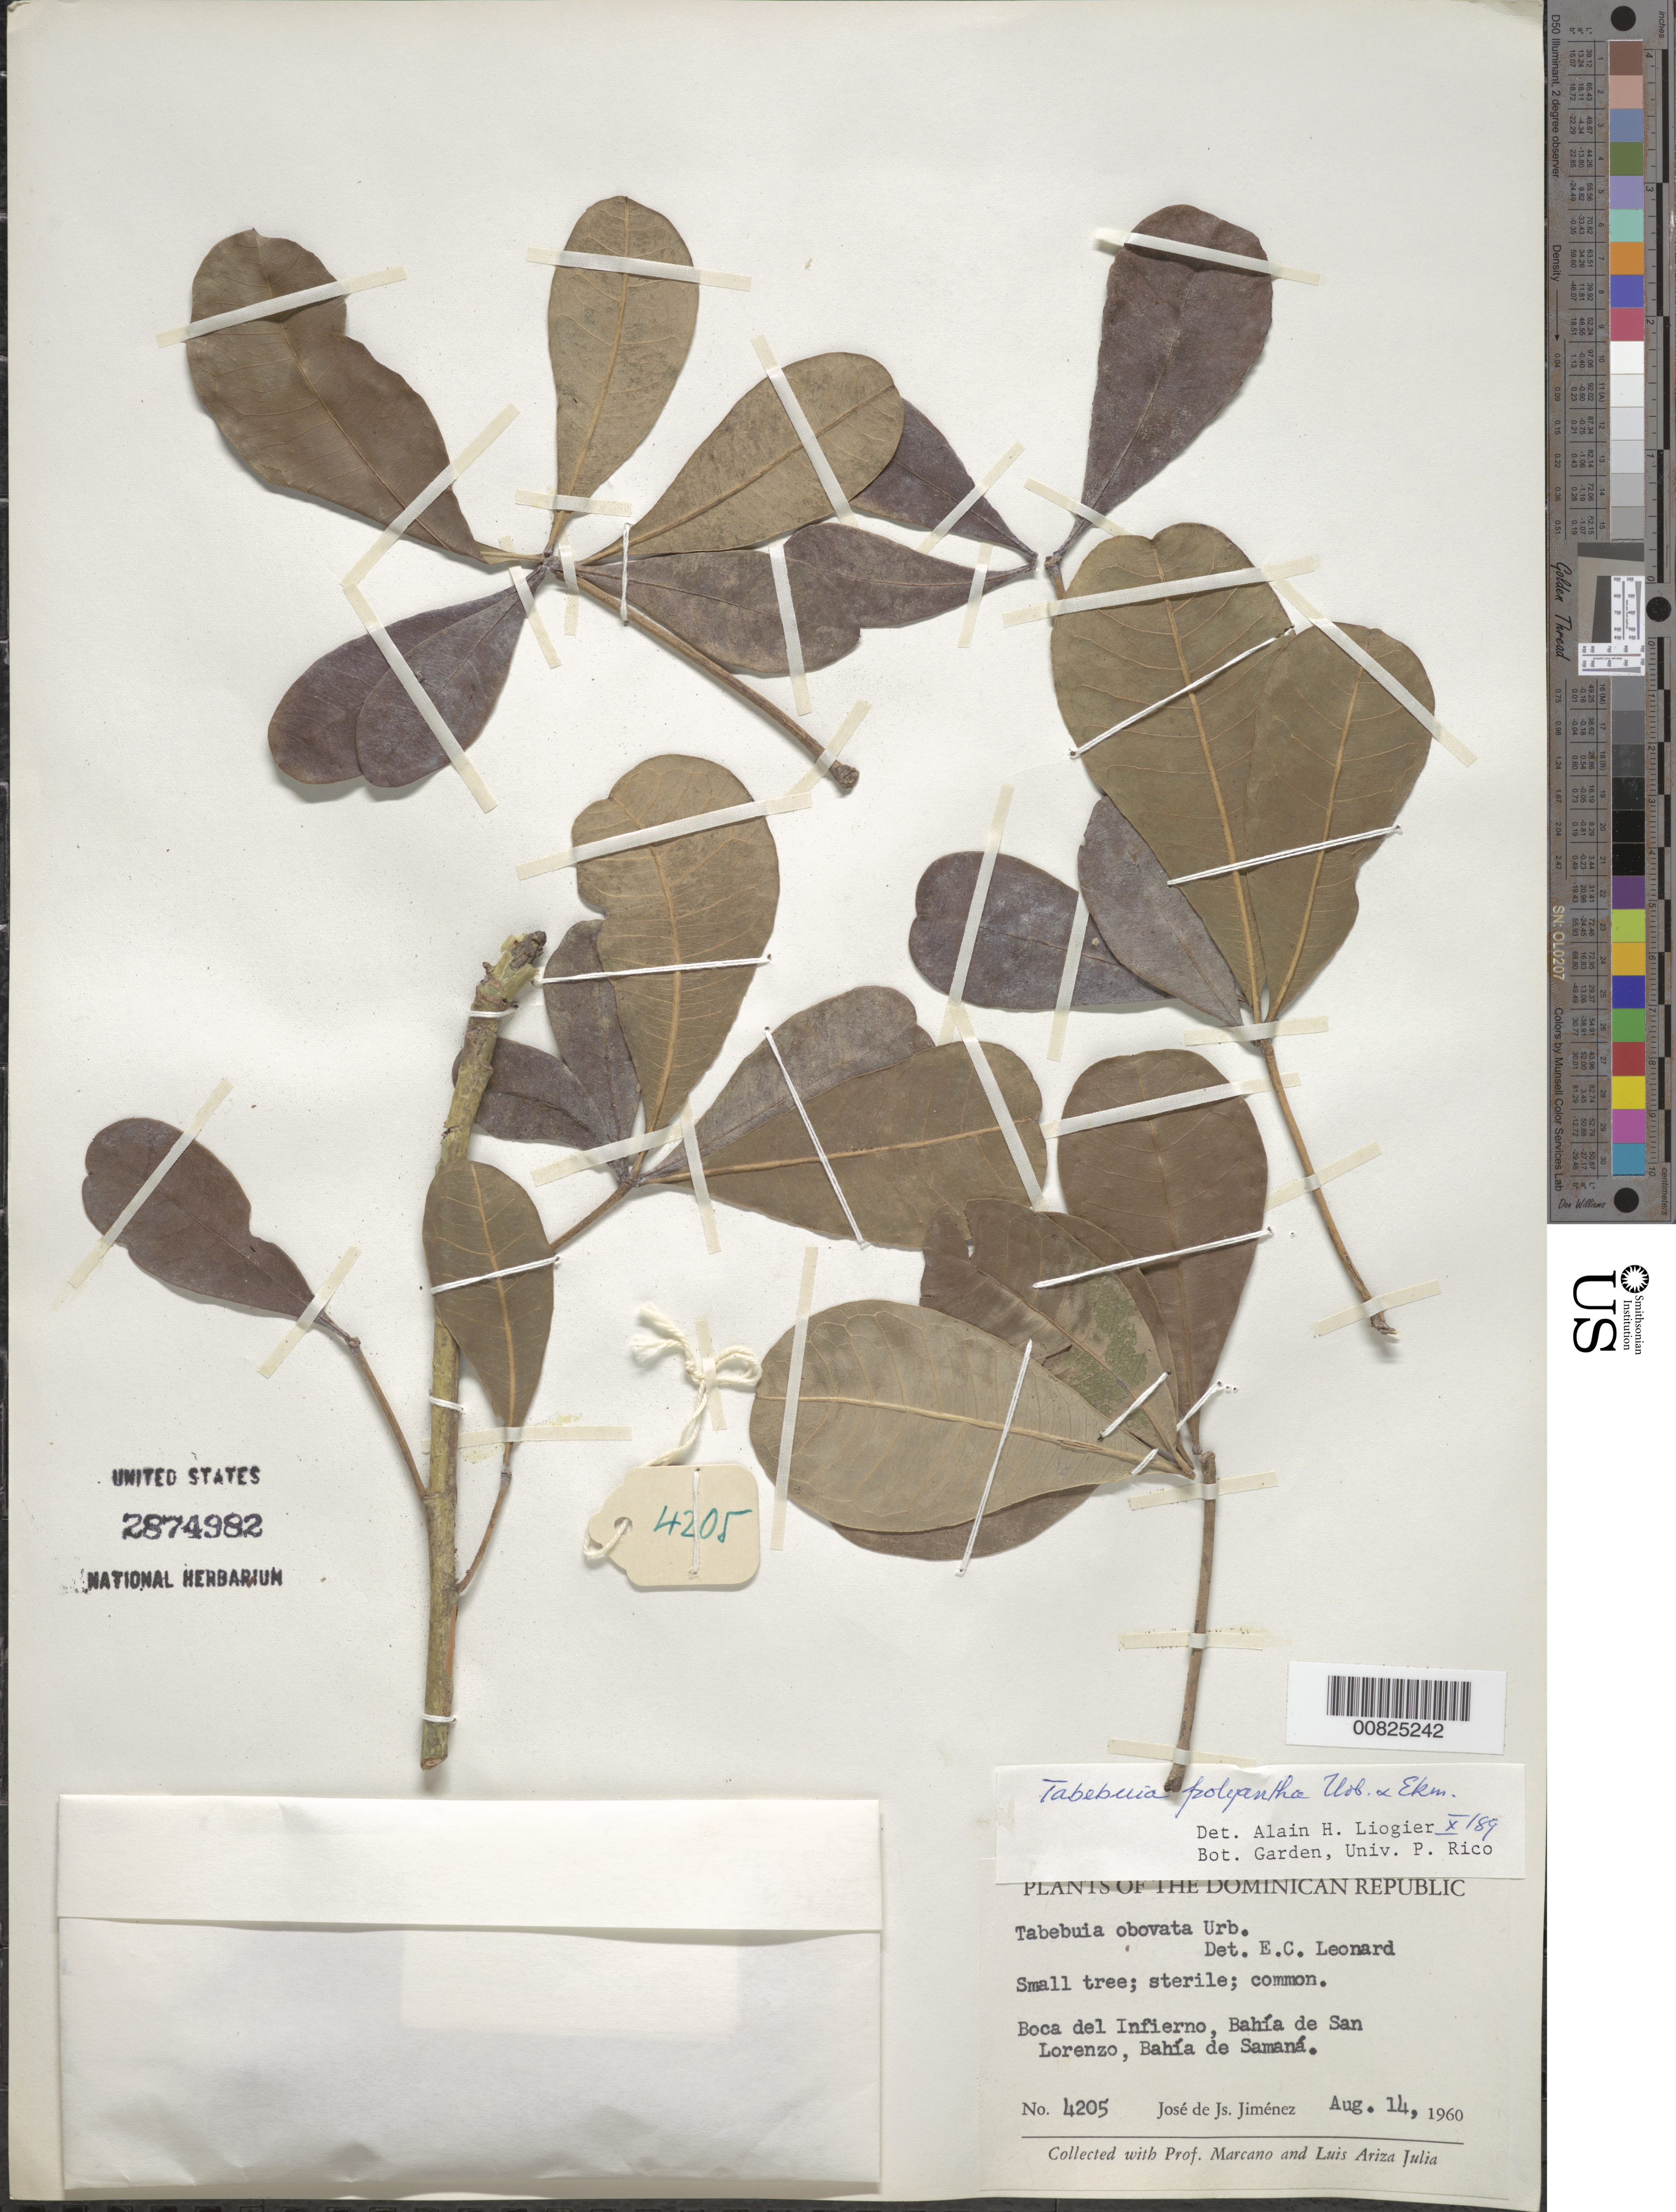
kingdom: Plantae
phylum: Tracheophyta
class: Magnoliopsida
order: Lamiales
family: Bignoniaceae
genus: Tabebuia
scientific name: Tabebuia polyantha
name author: Urb. & Ekman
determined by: Liogier, Alain H.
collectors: J. J. Jiménez Almonte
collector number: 4205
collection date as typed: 14 Aug 1960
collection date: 1960-08-14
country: Dominican Republic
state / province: Samana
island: Hispaniola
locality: Boca del Infierno, Bahía de San Lorenzo, Bahía de Samaná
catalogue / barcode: US 2874982